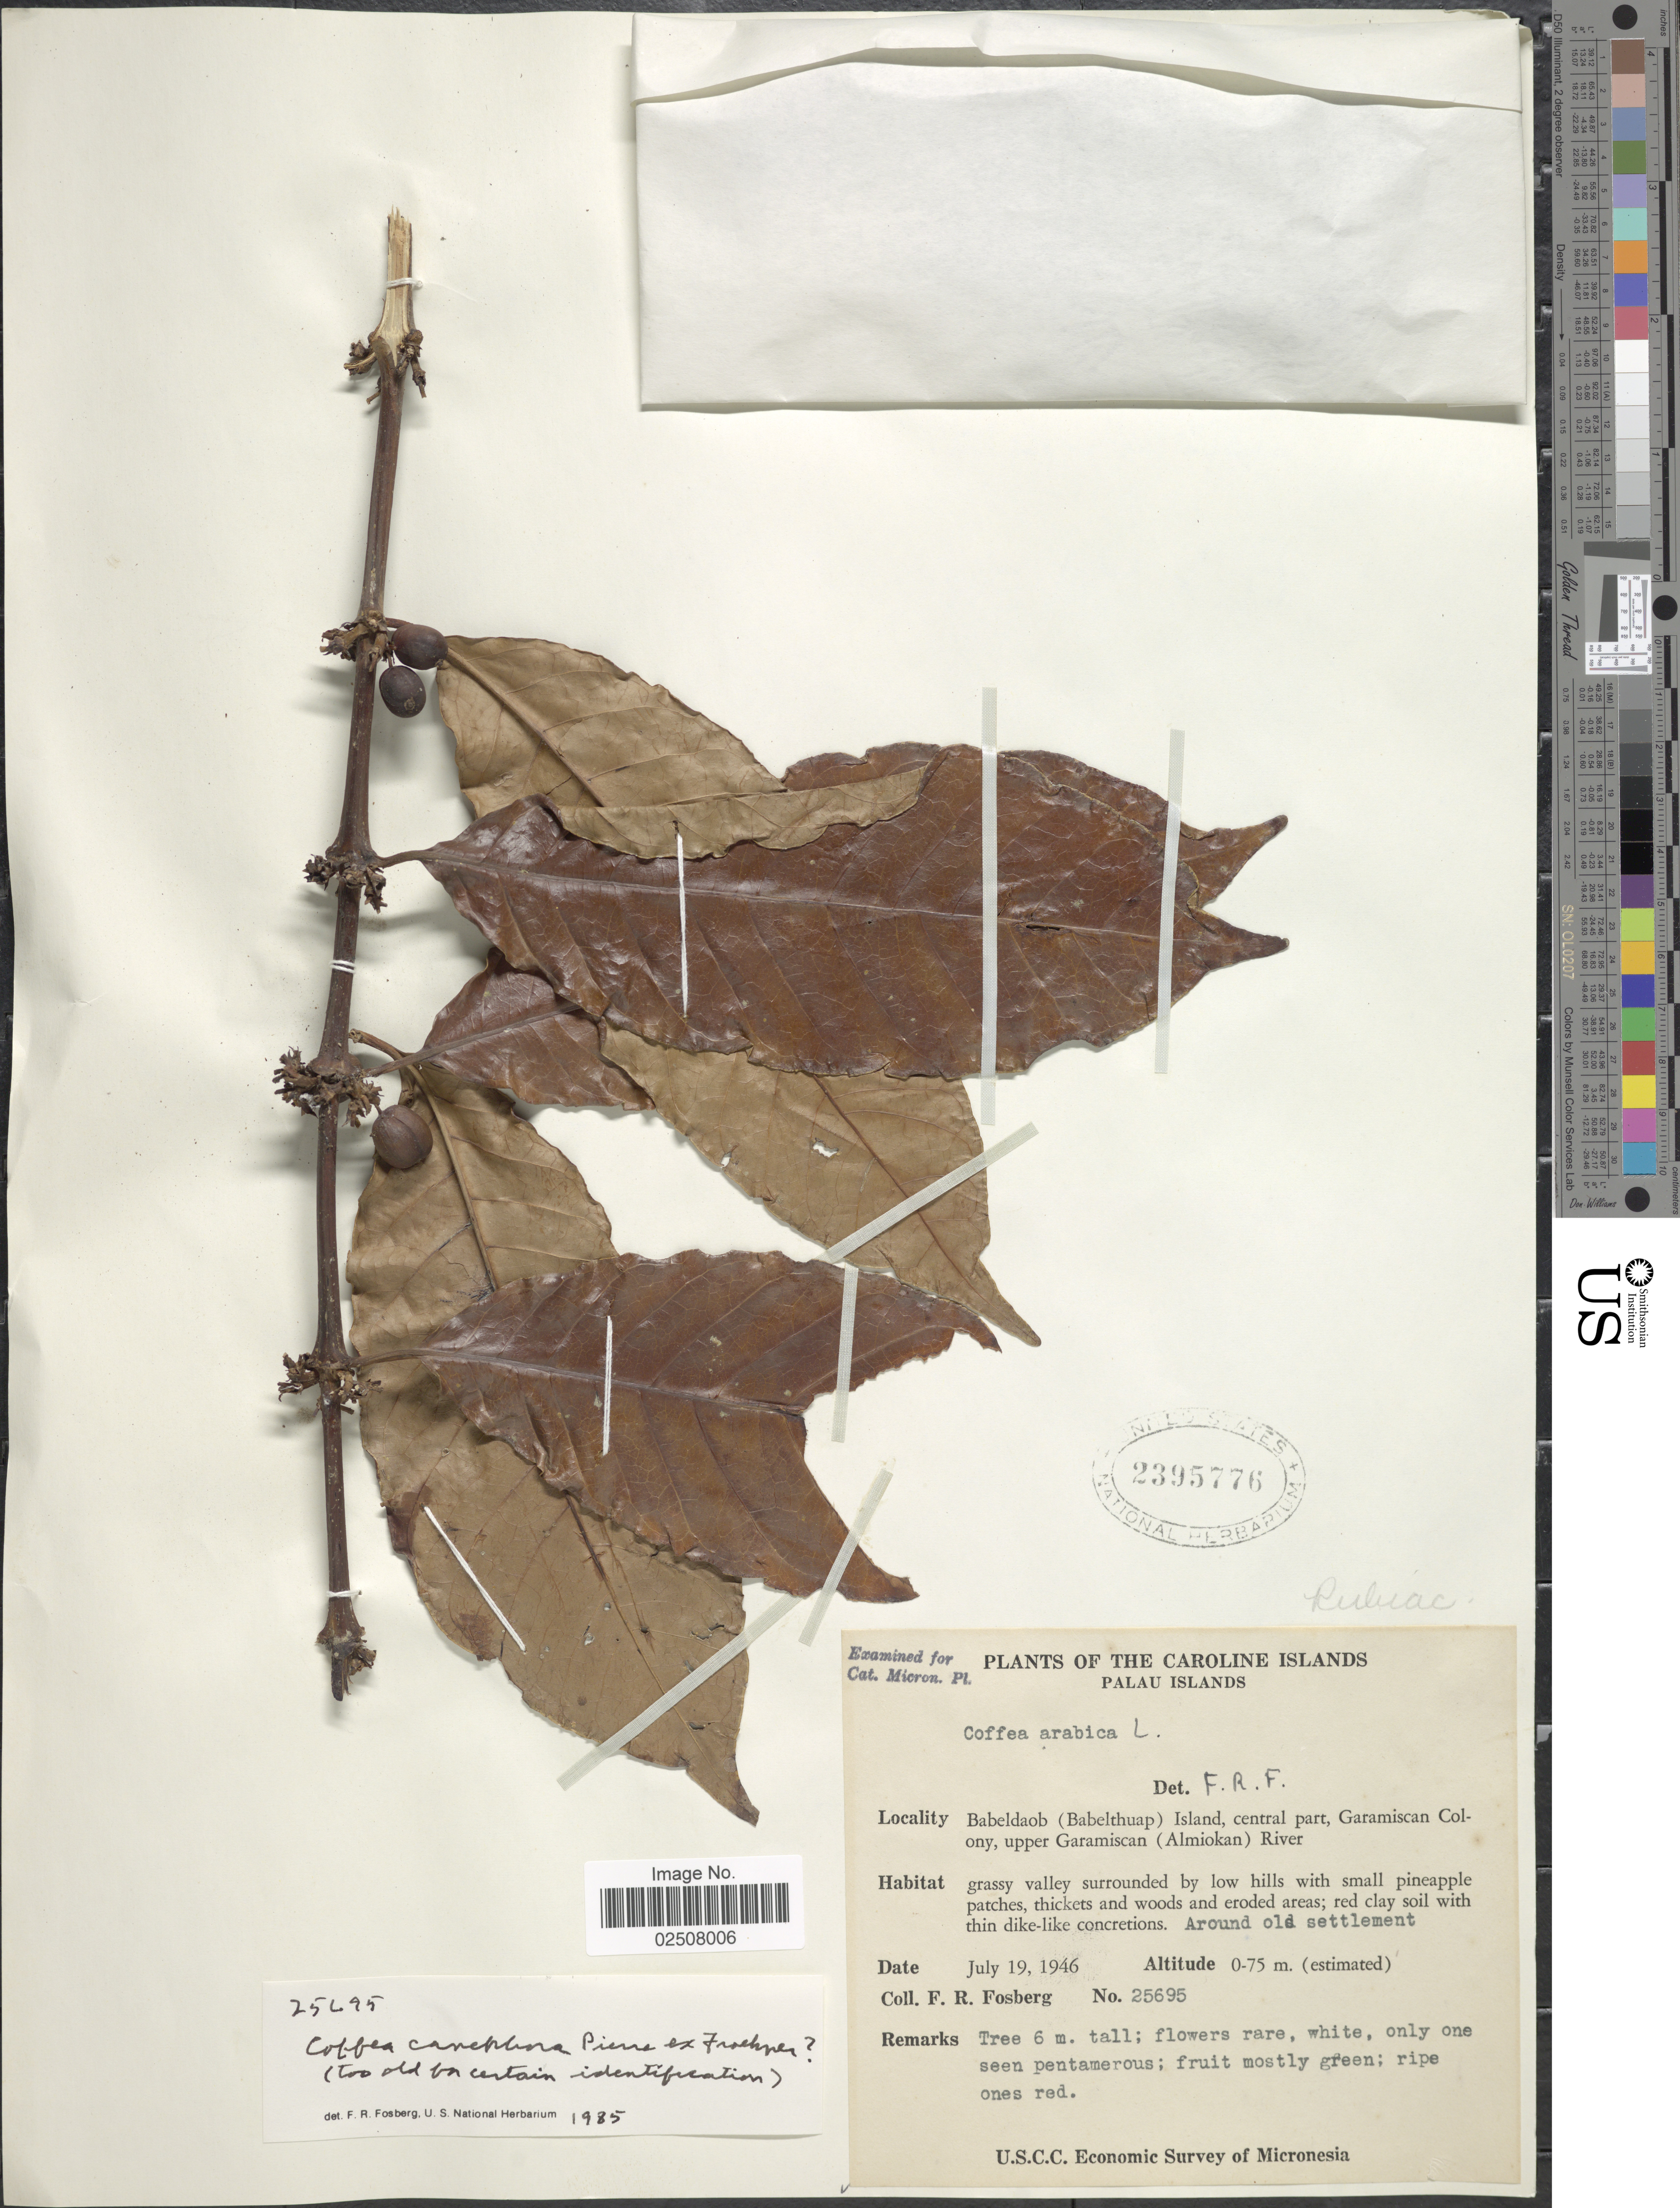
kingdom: Plantae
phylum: Tracheophyta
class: Magnoliopsida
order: Gentianales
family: Rubiaceae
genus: Coffea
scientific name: Coffea canephora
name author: Pierre ex A. Cunn.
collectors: F. R. Fosberg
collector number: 25695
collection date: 1946-07-19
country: Palau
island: Babeldaob [Babelthuap]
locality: The Caroline Islands, Palau Islands, Babeldaob (Babelthuap) Island, central part, Garamiscan Colony, upper Garamiscan (Almiokan) River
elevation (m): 0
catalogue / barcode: US 2395776